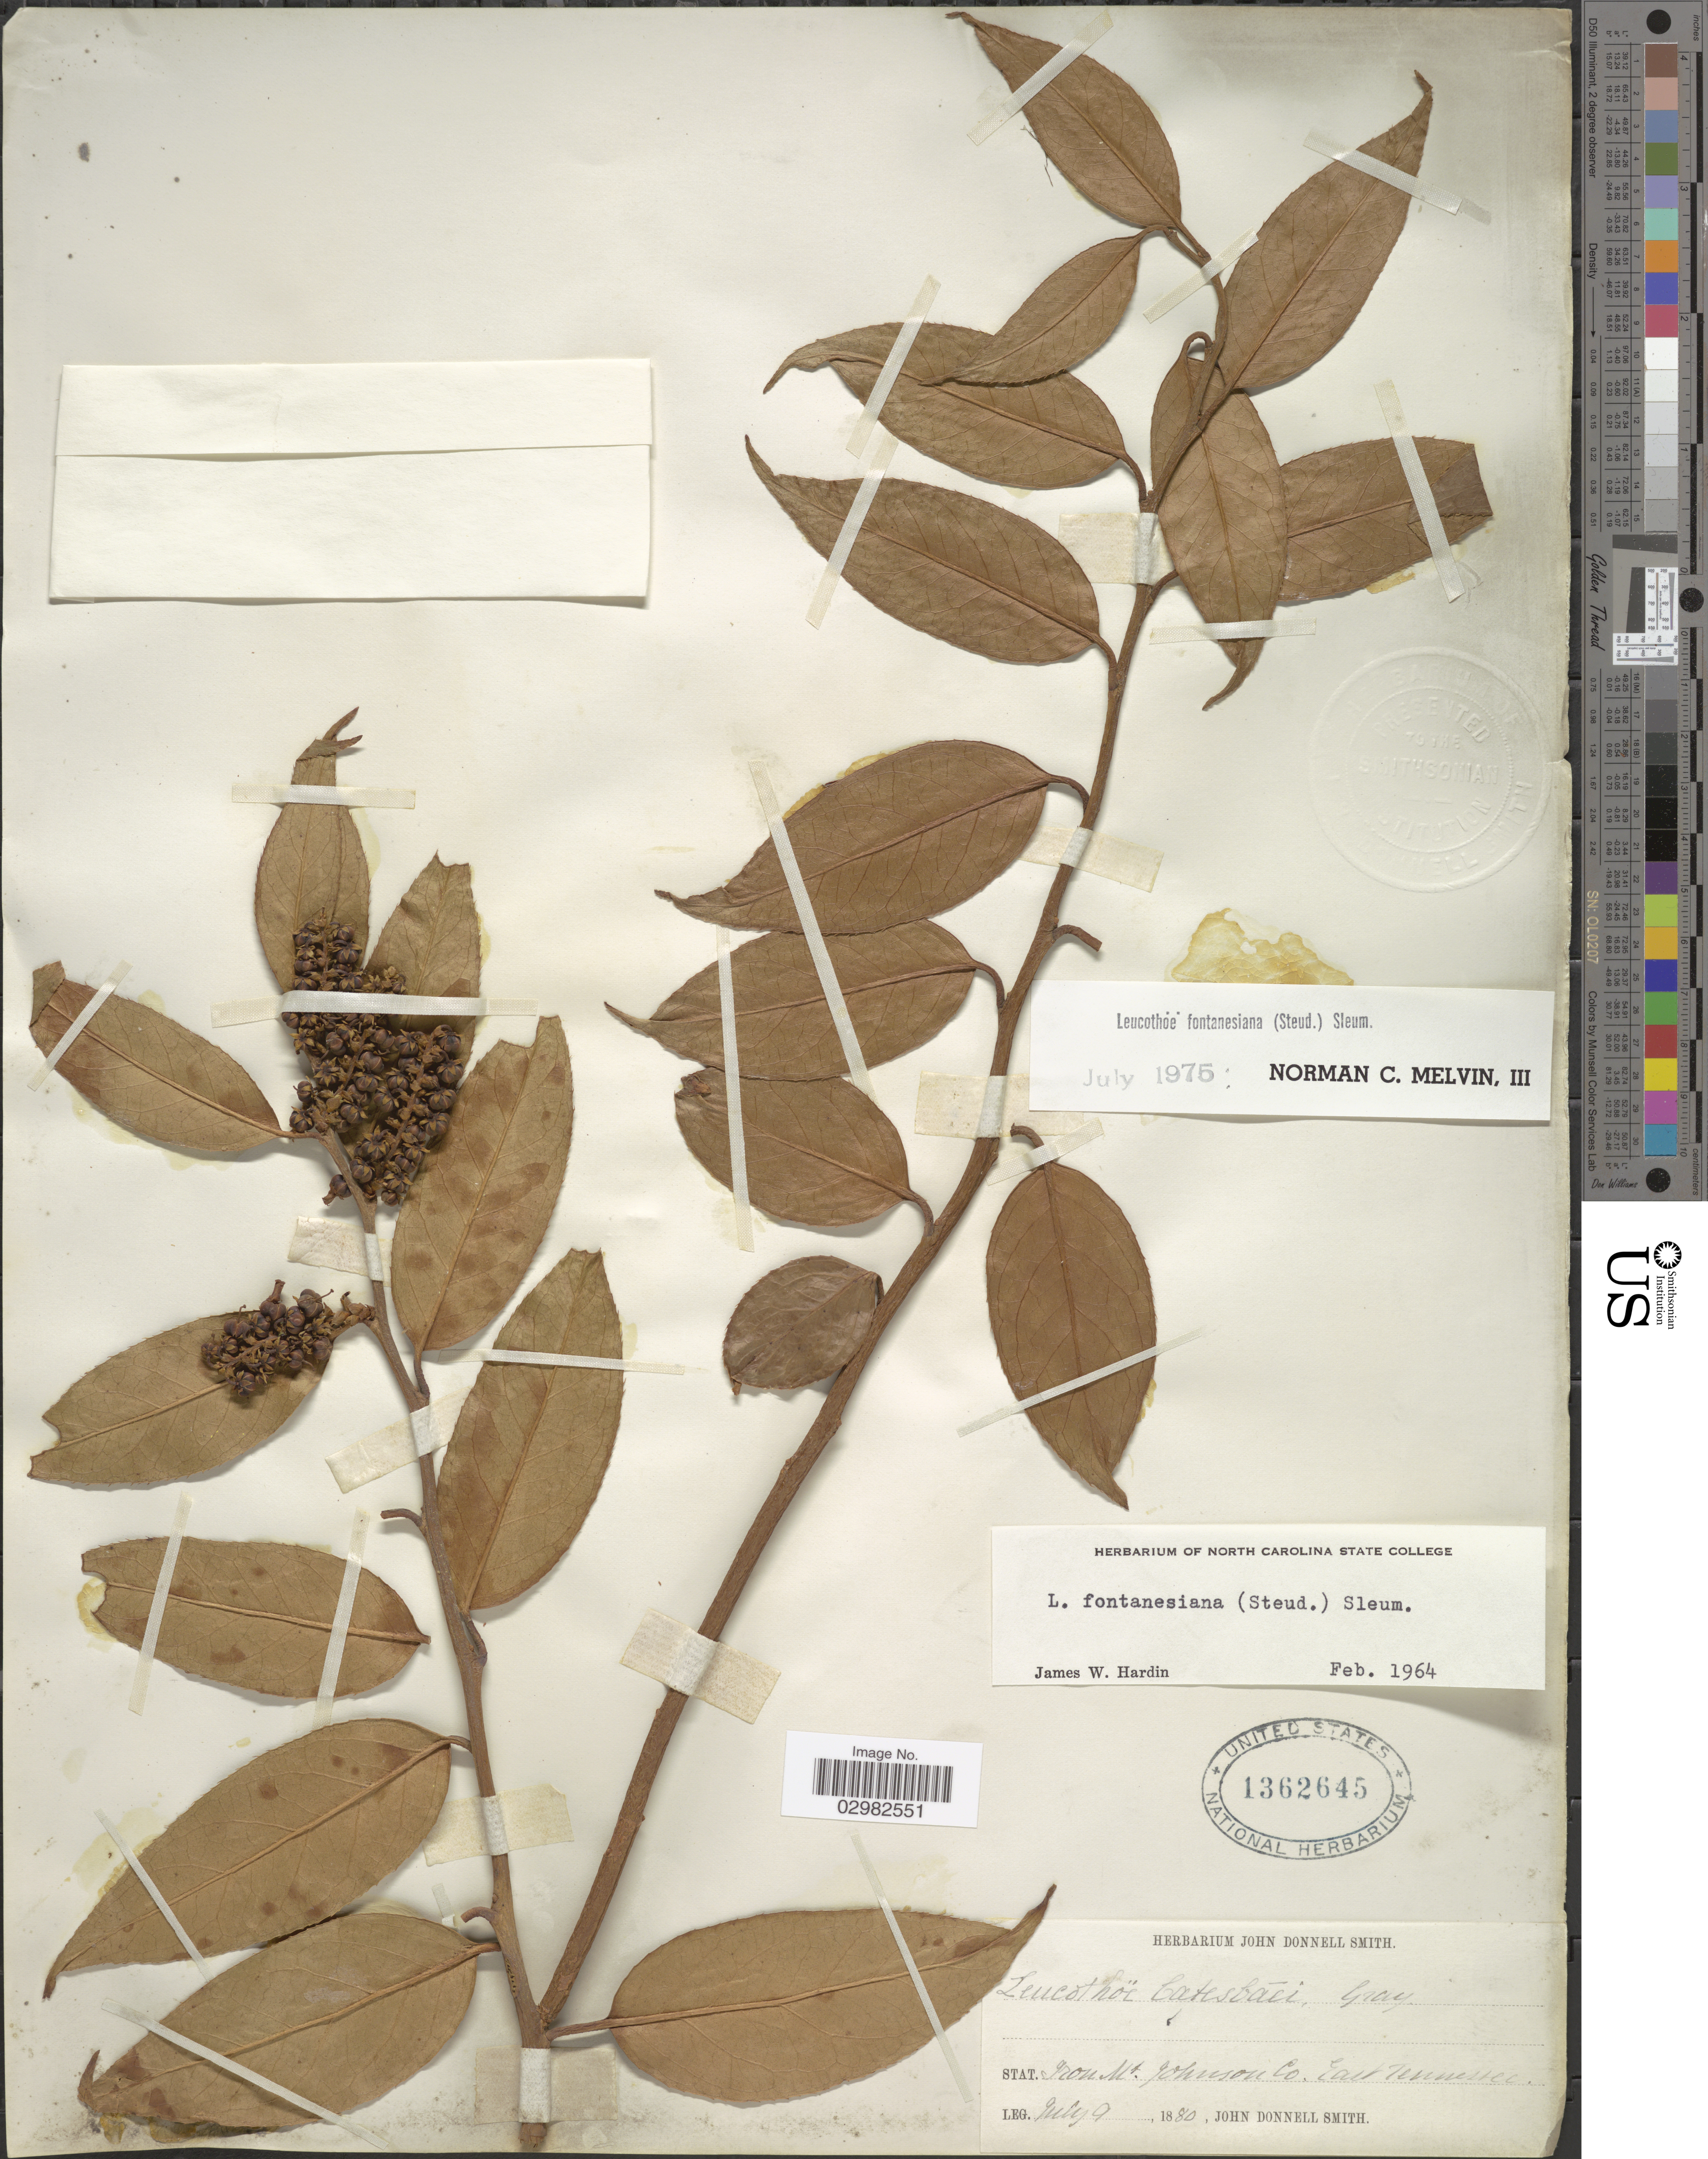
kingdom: Plantae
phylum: Tracheophyta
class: Magnoliopsida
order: Ericales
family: Ericaceae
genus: Leucothoe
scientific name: Leucothoë fontanesiana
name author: (Steud.) Sleumer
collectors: J. Donnell Smith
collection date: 1880-07-09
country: United States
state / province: Tennessee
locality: Stat. Trou Mt., Johnson Co., East Tennessee.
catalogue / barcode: US 1362645